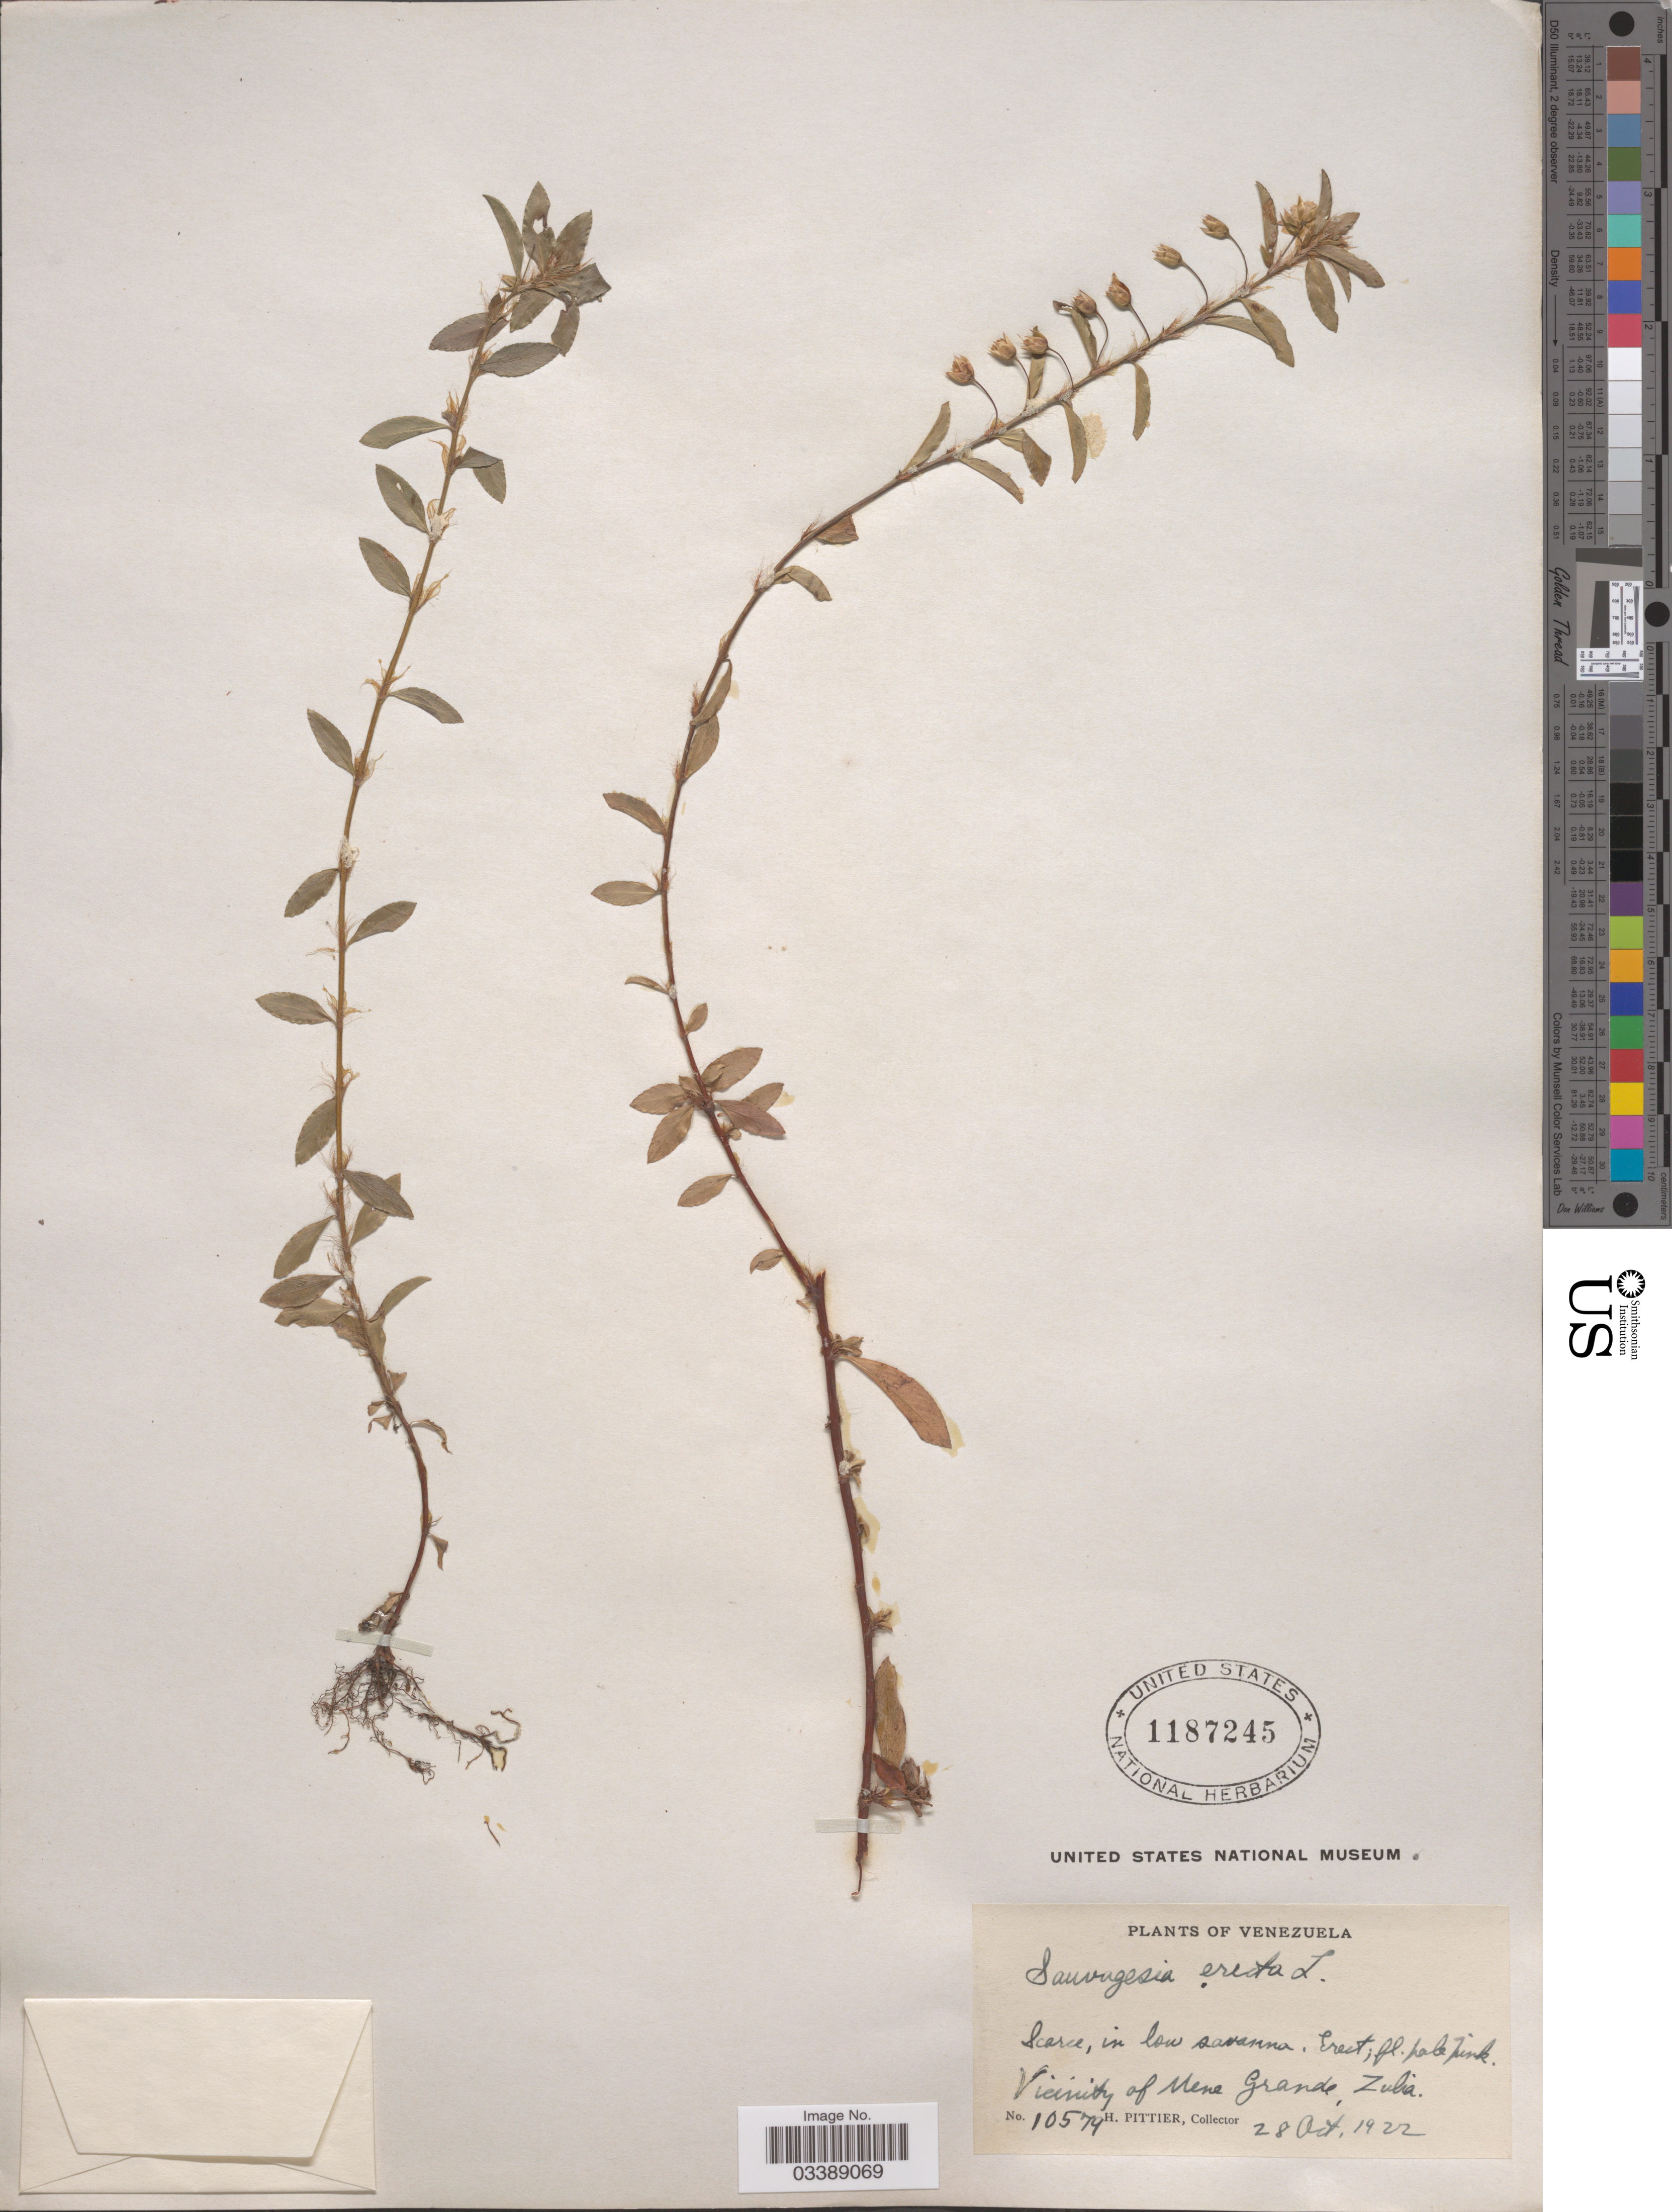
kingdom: Plantae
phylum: Tracheophyta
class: Magnoliopsida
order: Malpighiales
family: Ochnaceae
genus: Sauvagesia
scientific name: Sauvagesia erecta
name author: L.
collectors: H. F. Pittier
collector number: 10579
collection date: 1922-10-28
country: Venezuela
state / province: Zulia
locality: Vicinity of Mene Grande.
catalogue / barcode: US 1187245